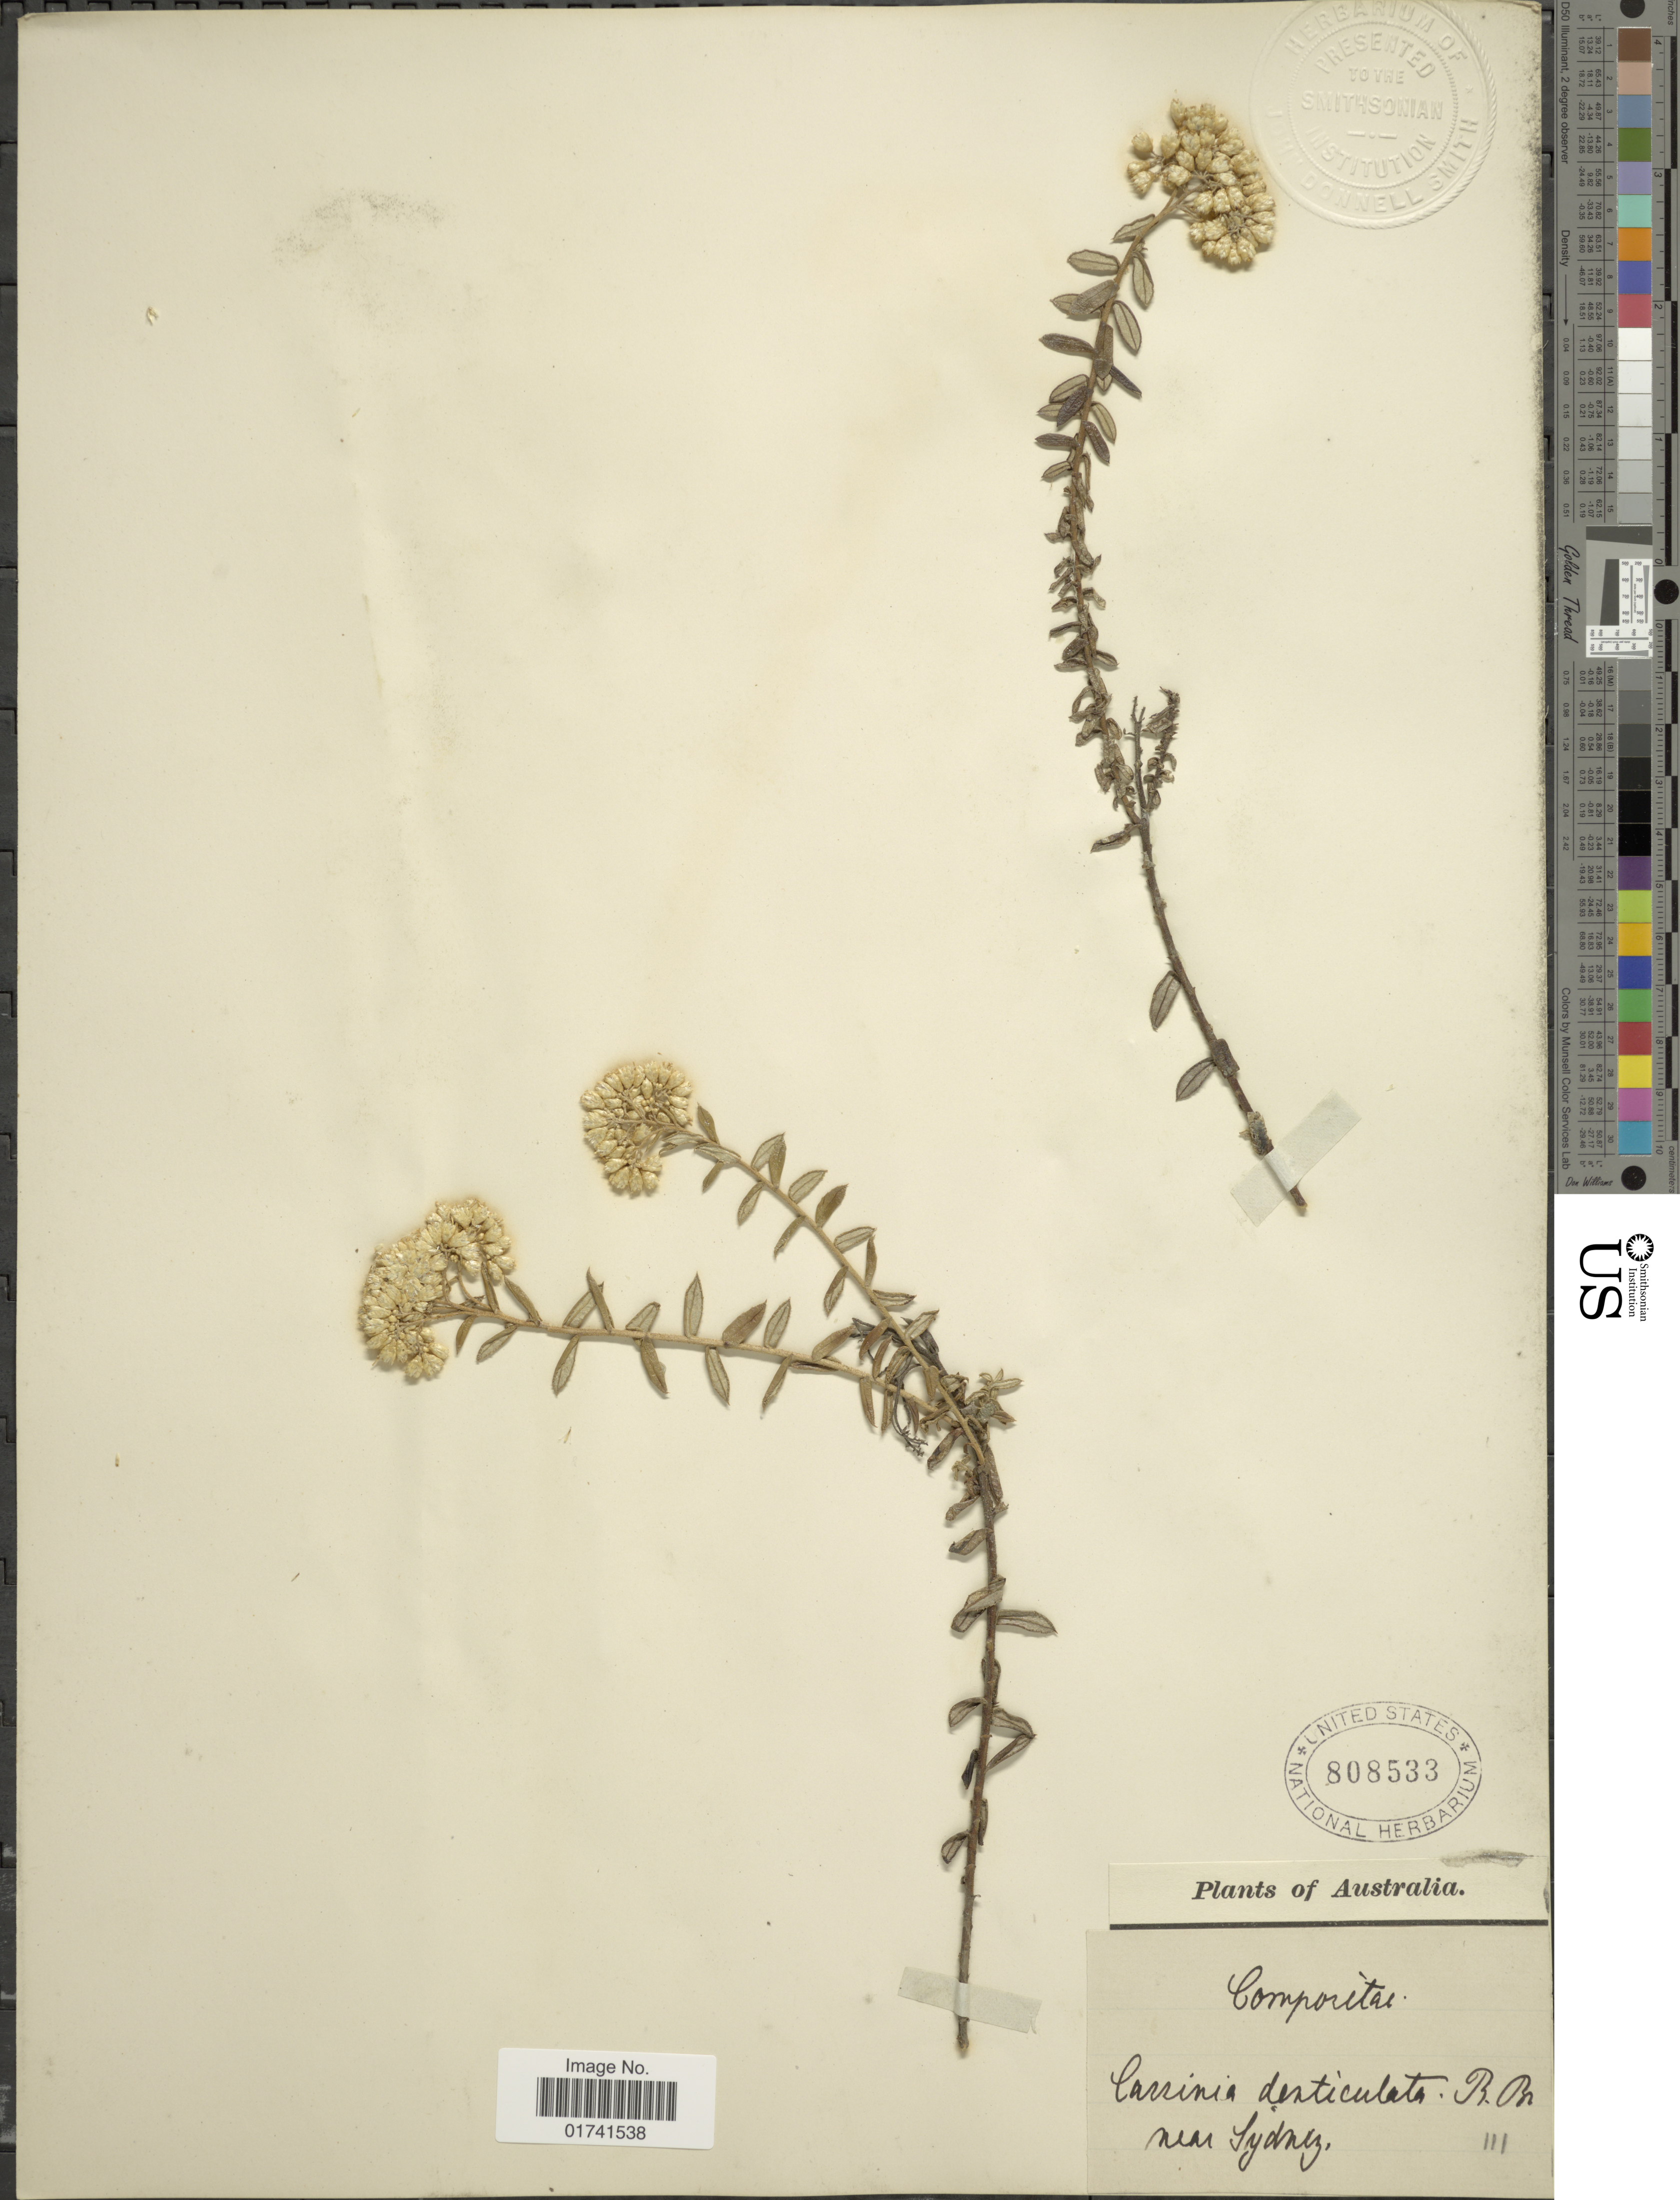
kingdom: Plantae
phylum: Tracheophyta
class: Magnoliopsida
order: Asterales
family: Asteraceae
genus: Cassinia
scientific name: Cassinia denticulata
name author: R. Br.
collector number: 111?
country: Australia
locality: Near Sydney.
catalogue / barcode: US 808533